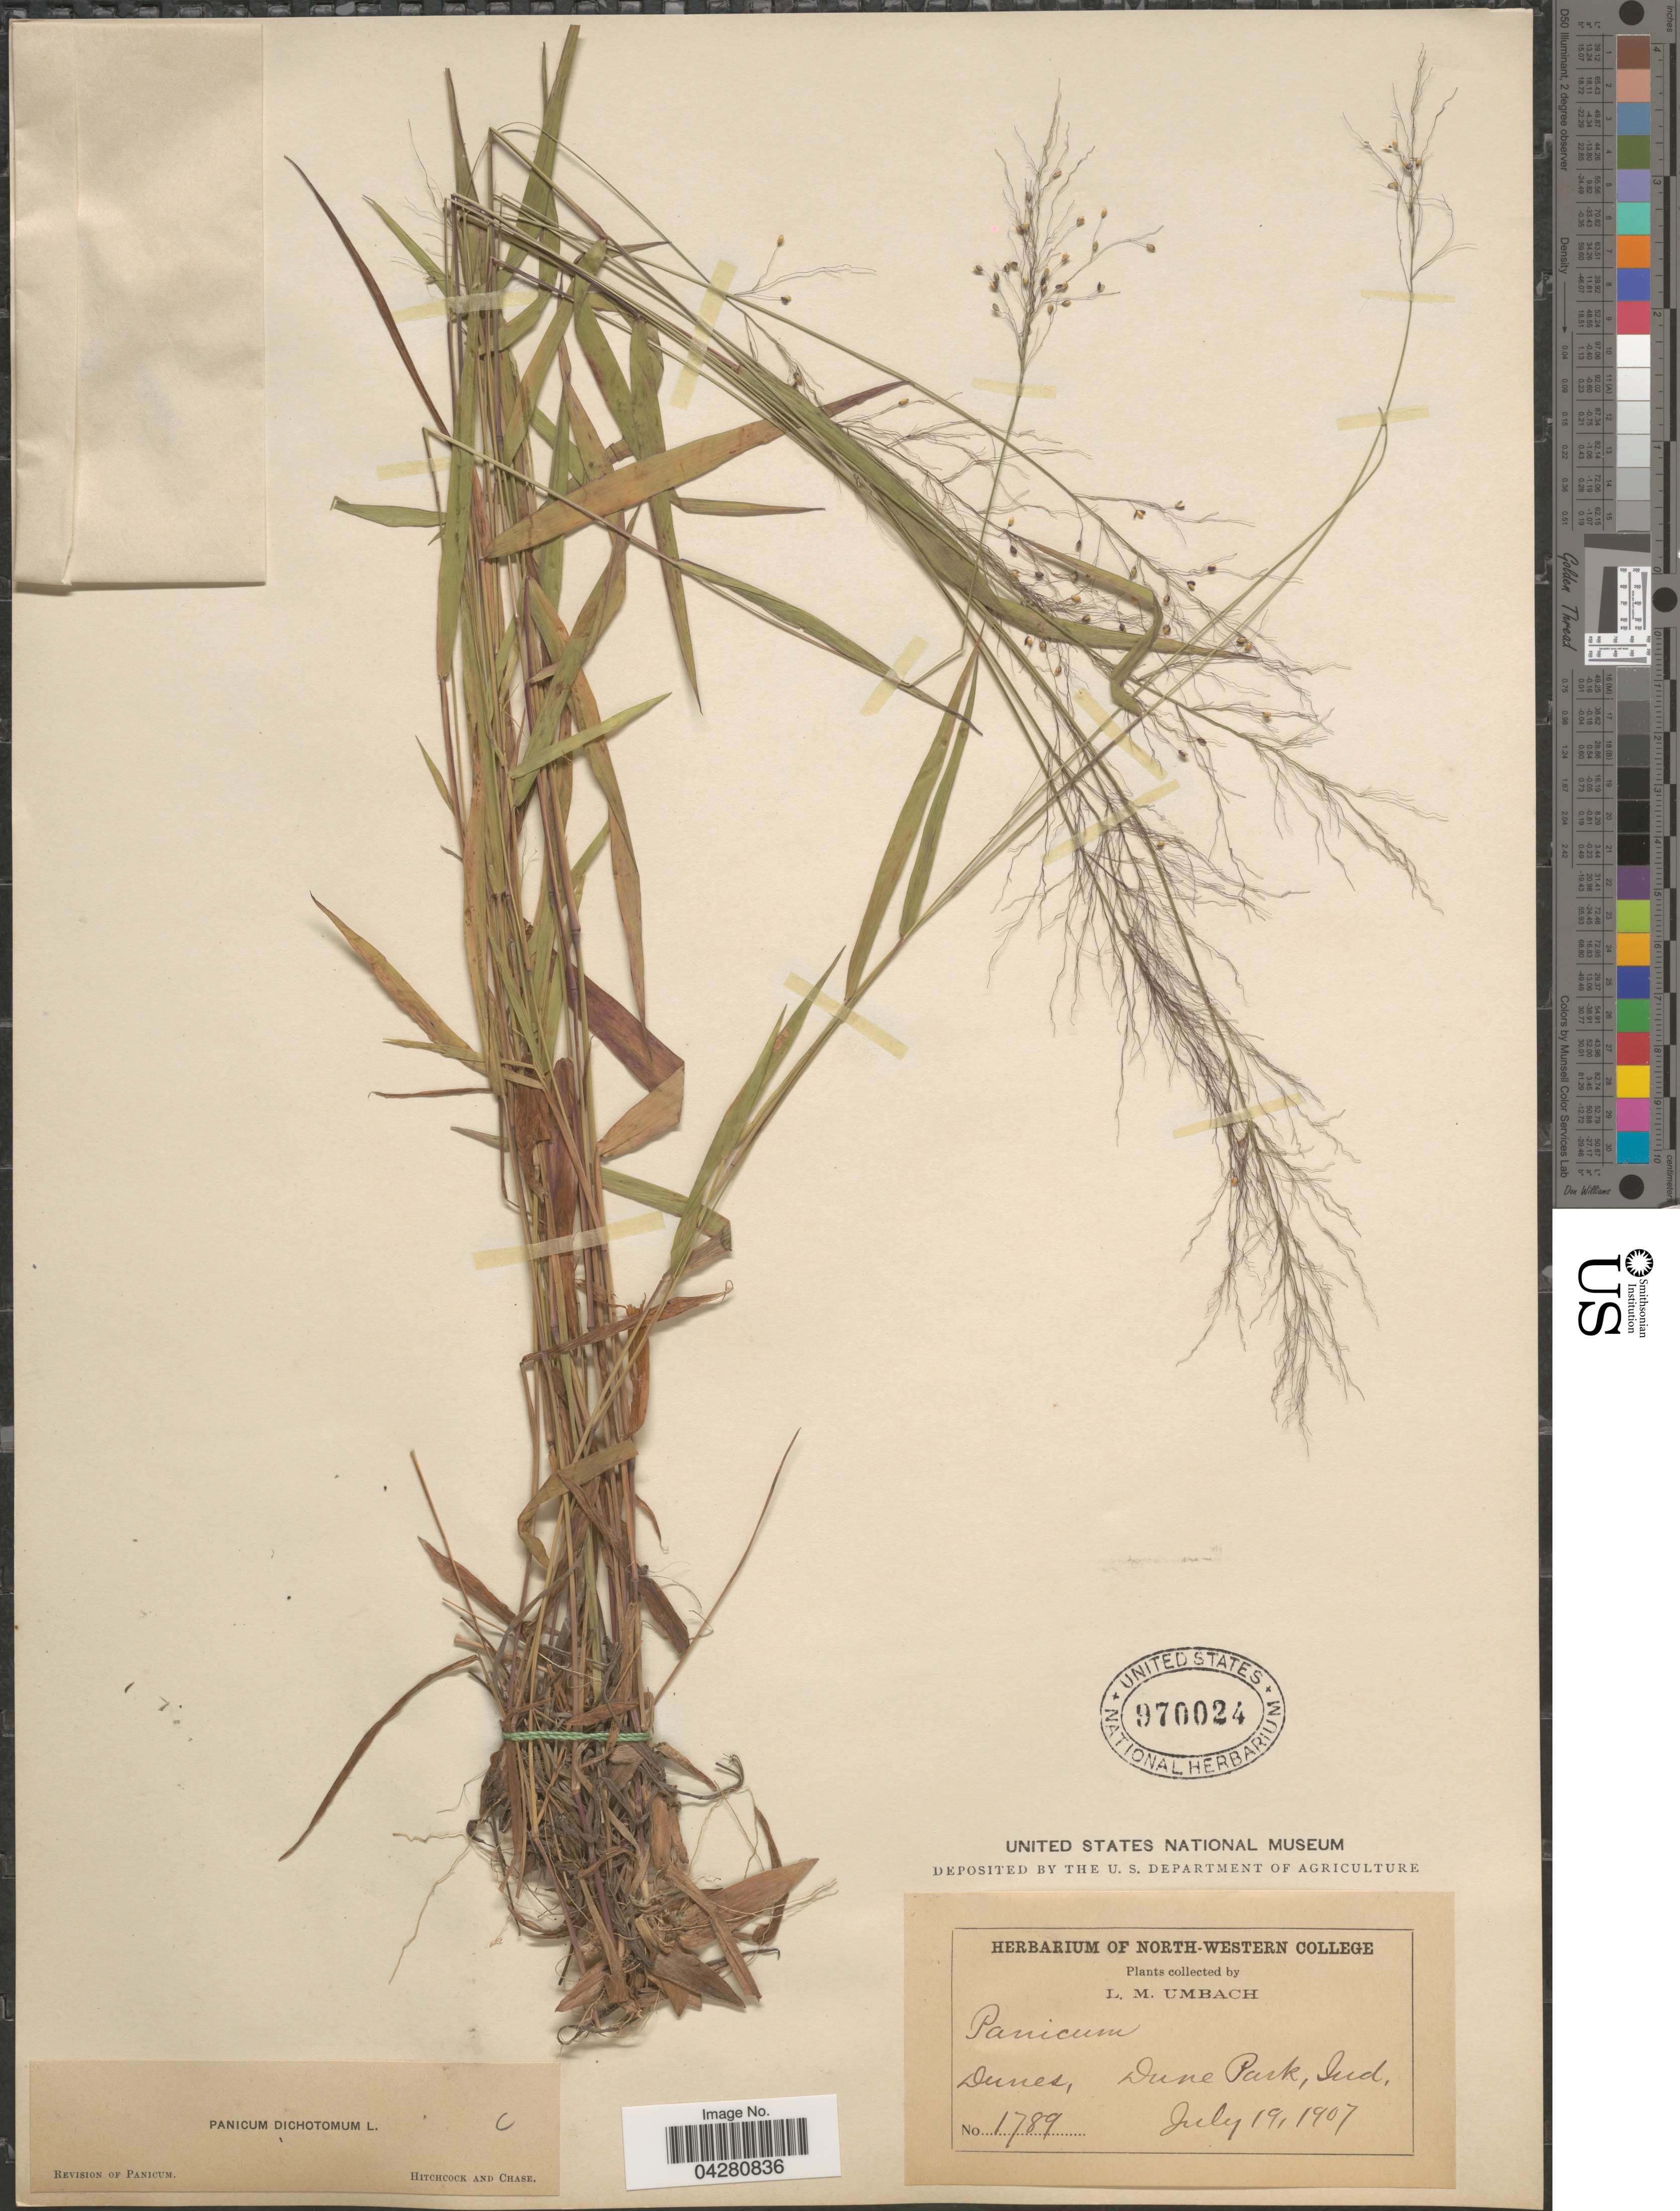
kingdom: Plantae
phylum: Tracheophyta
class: Liliopsida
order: Poales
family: Poaceae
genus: Dichanthelium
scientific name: Dichanthelium dichotomum var. dichotomum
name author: (L.) Gould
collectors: L. M. Umbach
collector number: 1789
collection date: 1907-07-19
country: United States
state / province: Indiana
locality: Dunes, Dune Park.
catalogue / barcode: US 970024